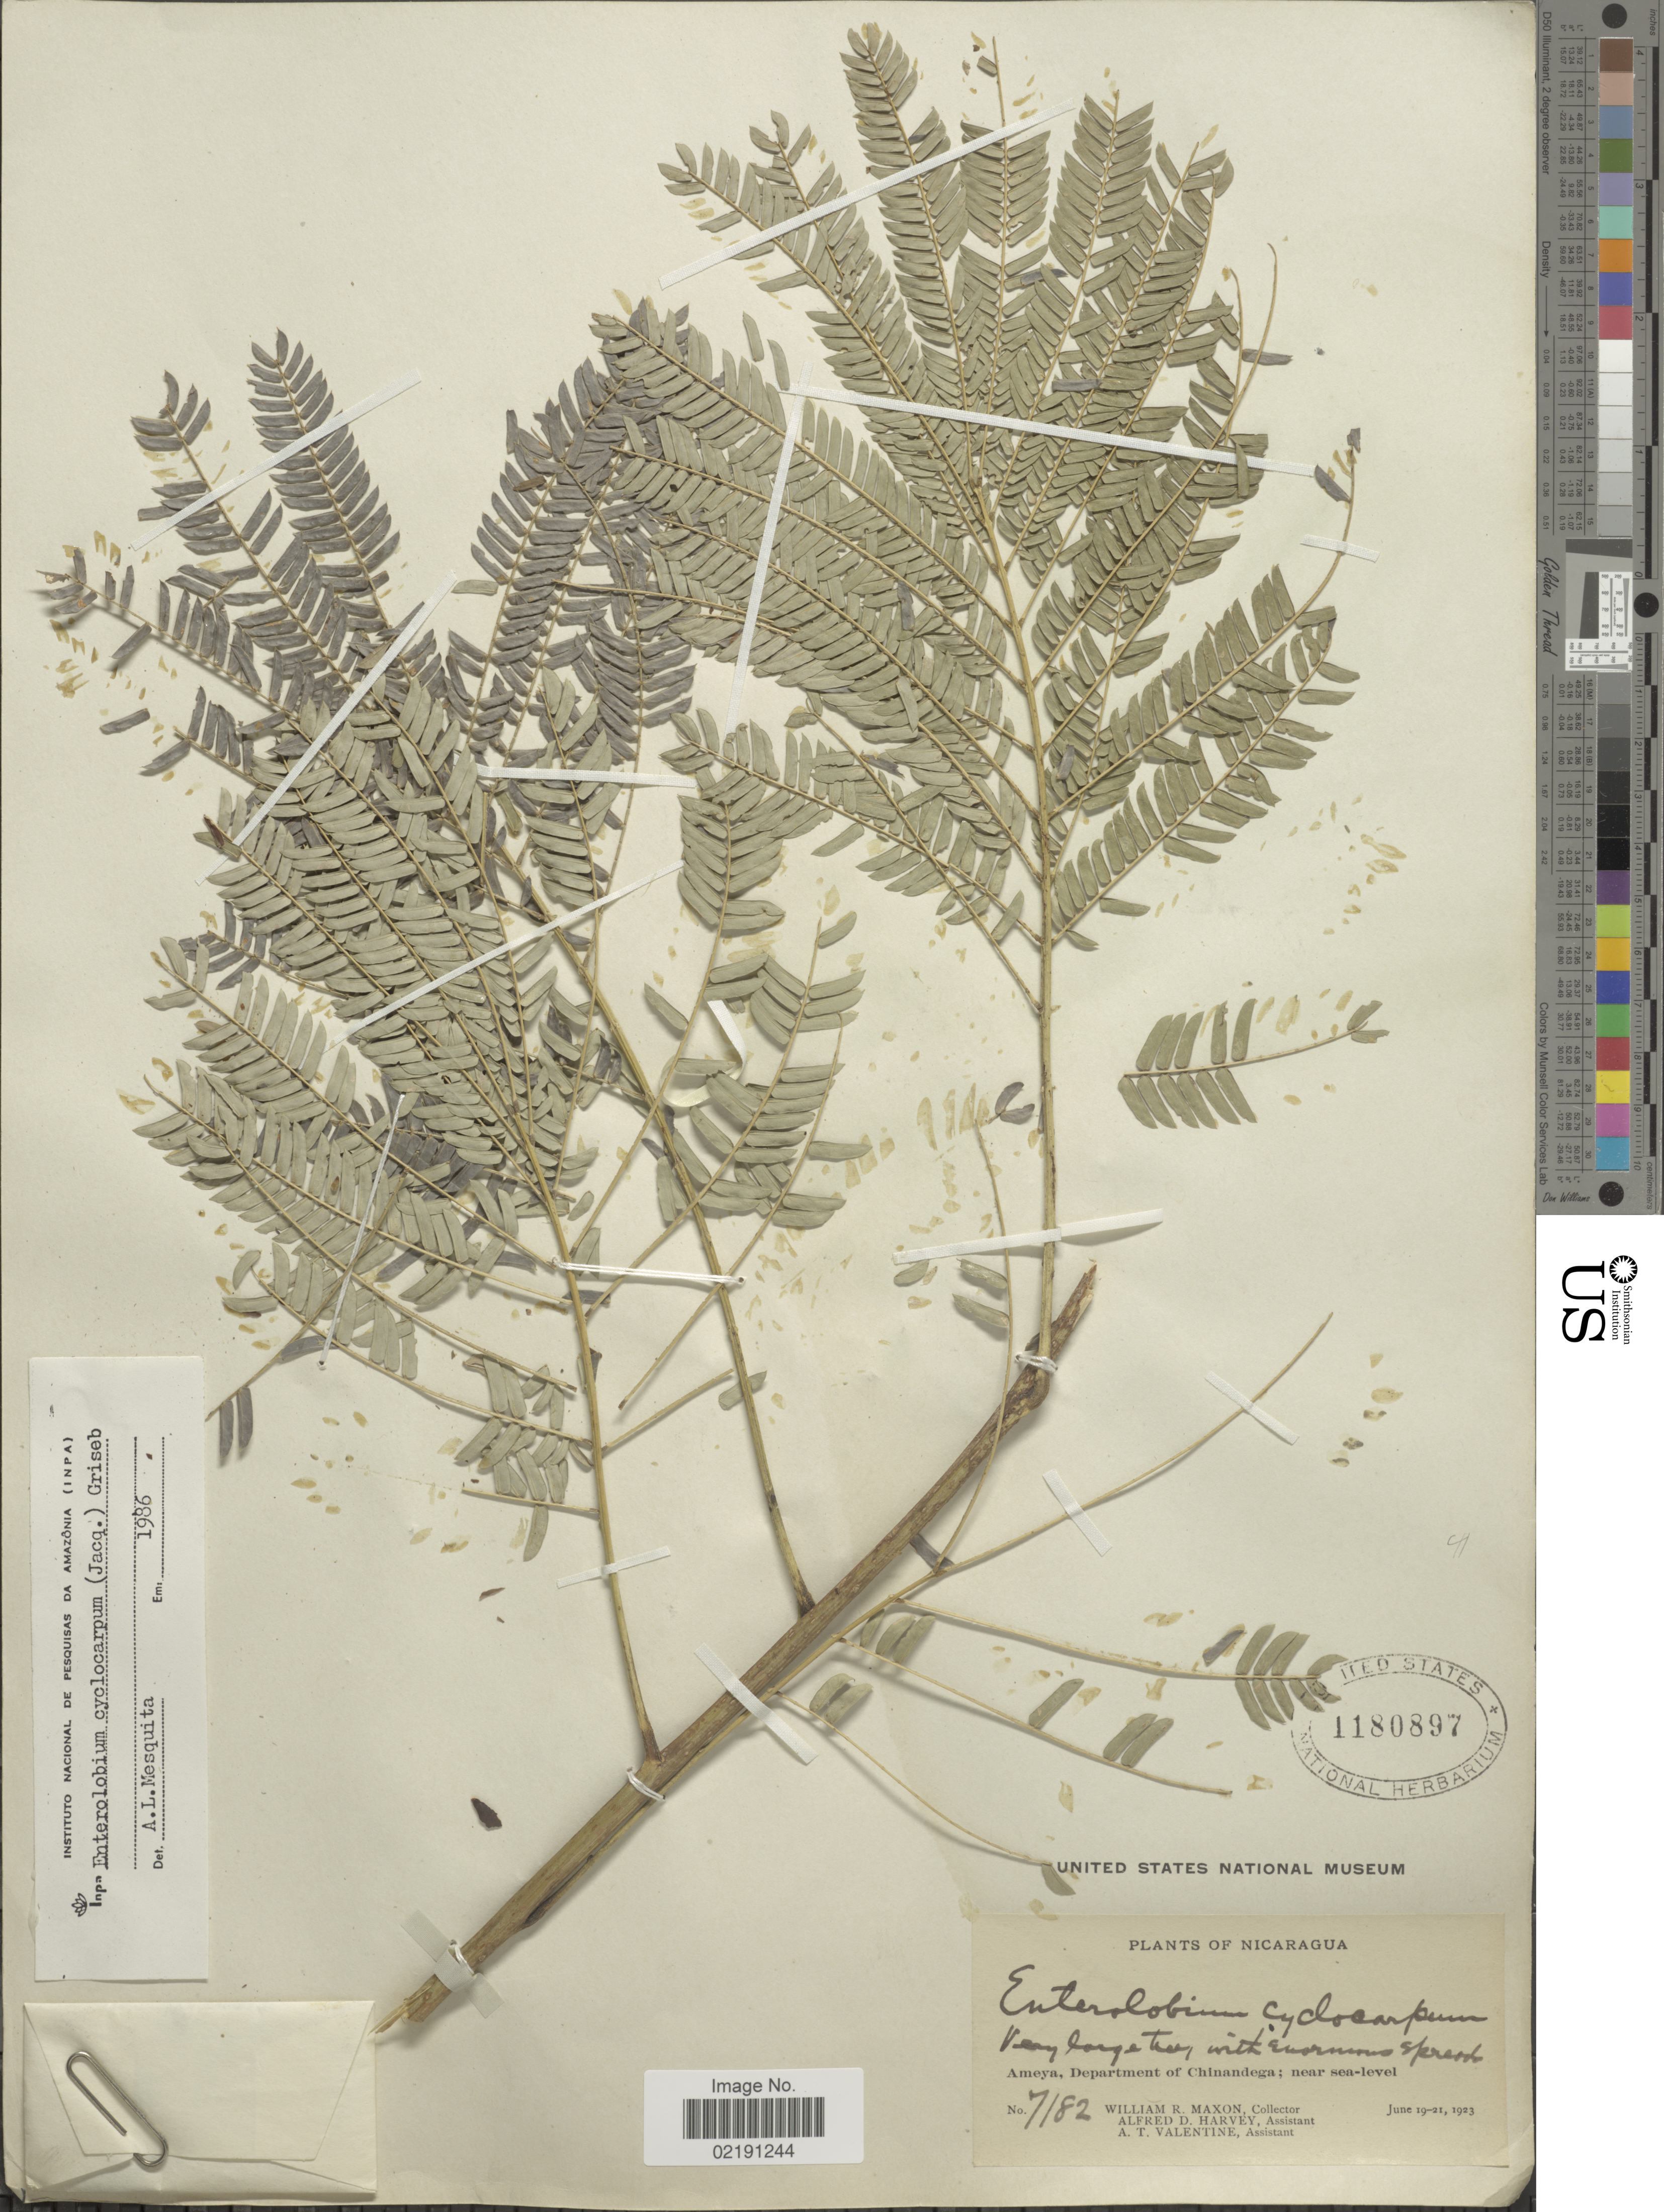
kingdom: Plantae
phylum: Tracheophyta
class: Magnoliopsida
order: Fabales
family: Fabaceae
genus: Enterolobium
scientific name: Enterolobium cyclocarpum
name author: (Jacq.) Griseb.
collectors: W. R. Maxon, A. D. Harvey & A. Valentine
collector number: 7182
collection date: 1923-06-19/1923-06-21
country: Nicaragua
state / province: Chinandega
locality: Ameya, Department of Chinandega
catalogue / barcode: US 1180897